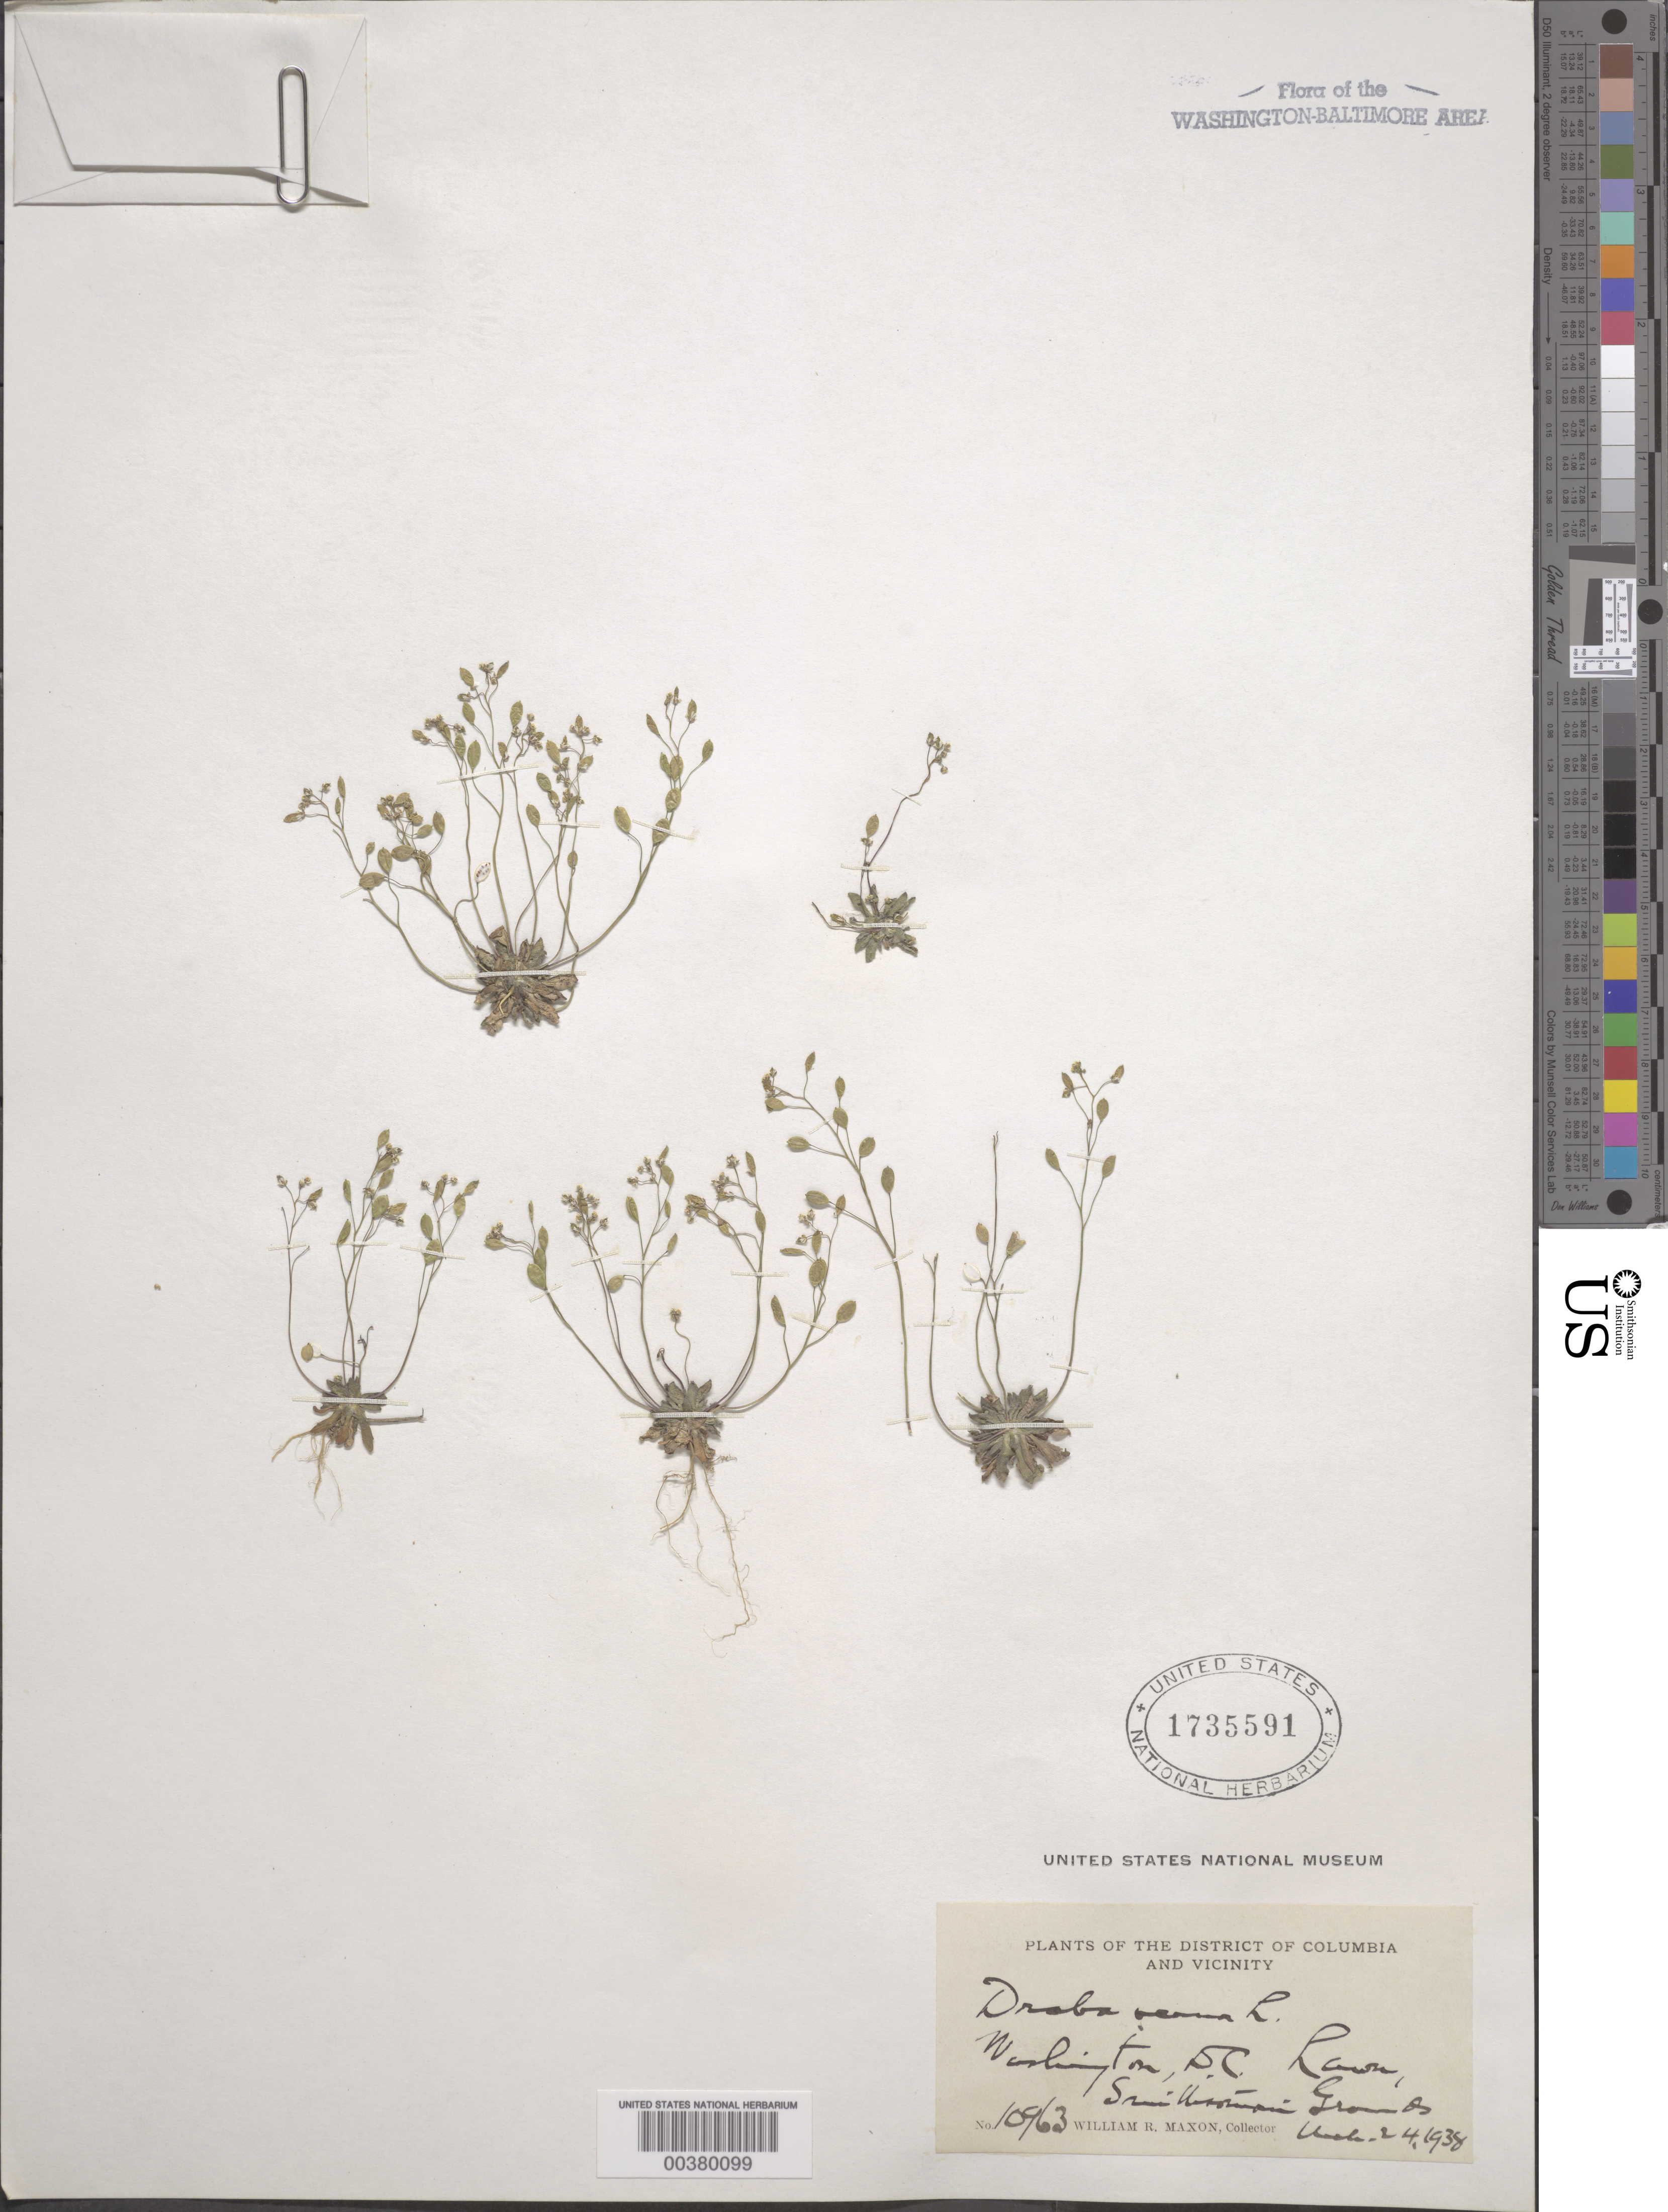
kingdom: Plantae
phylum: Tracheophyta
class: Magnoliopsida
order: Brassicales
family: Brassicaceae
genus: Draba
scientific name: Draba verna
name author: L.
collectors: W. R. Maxon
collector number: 10963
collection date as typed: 24 Mar 1938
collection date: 1938-03-24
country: United States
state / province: District of Columbia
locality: Smithsonian grounds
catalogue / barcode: US 1735591